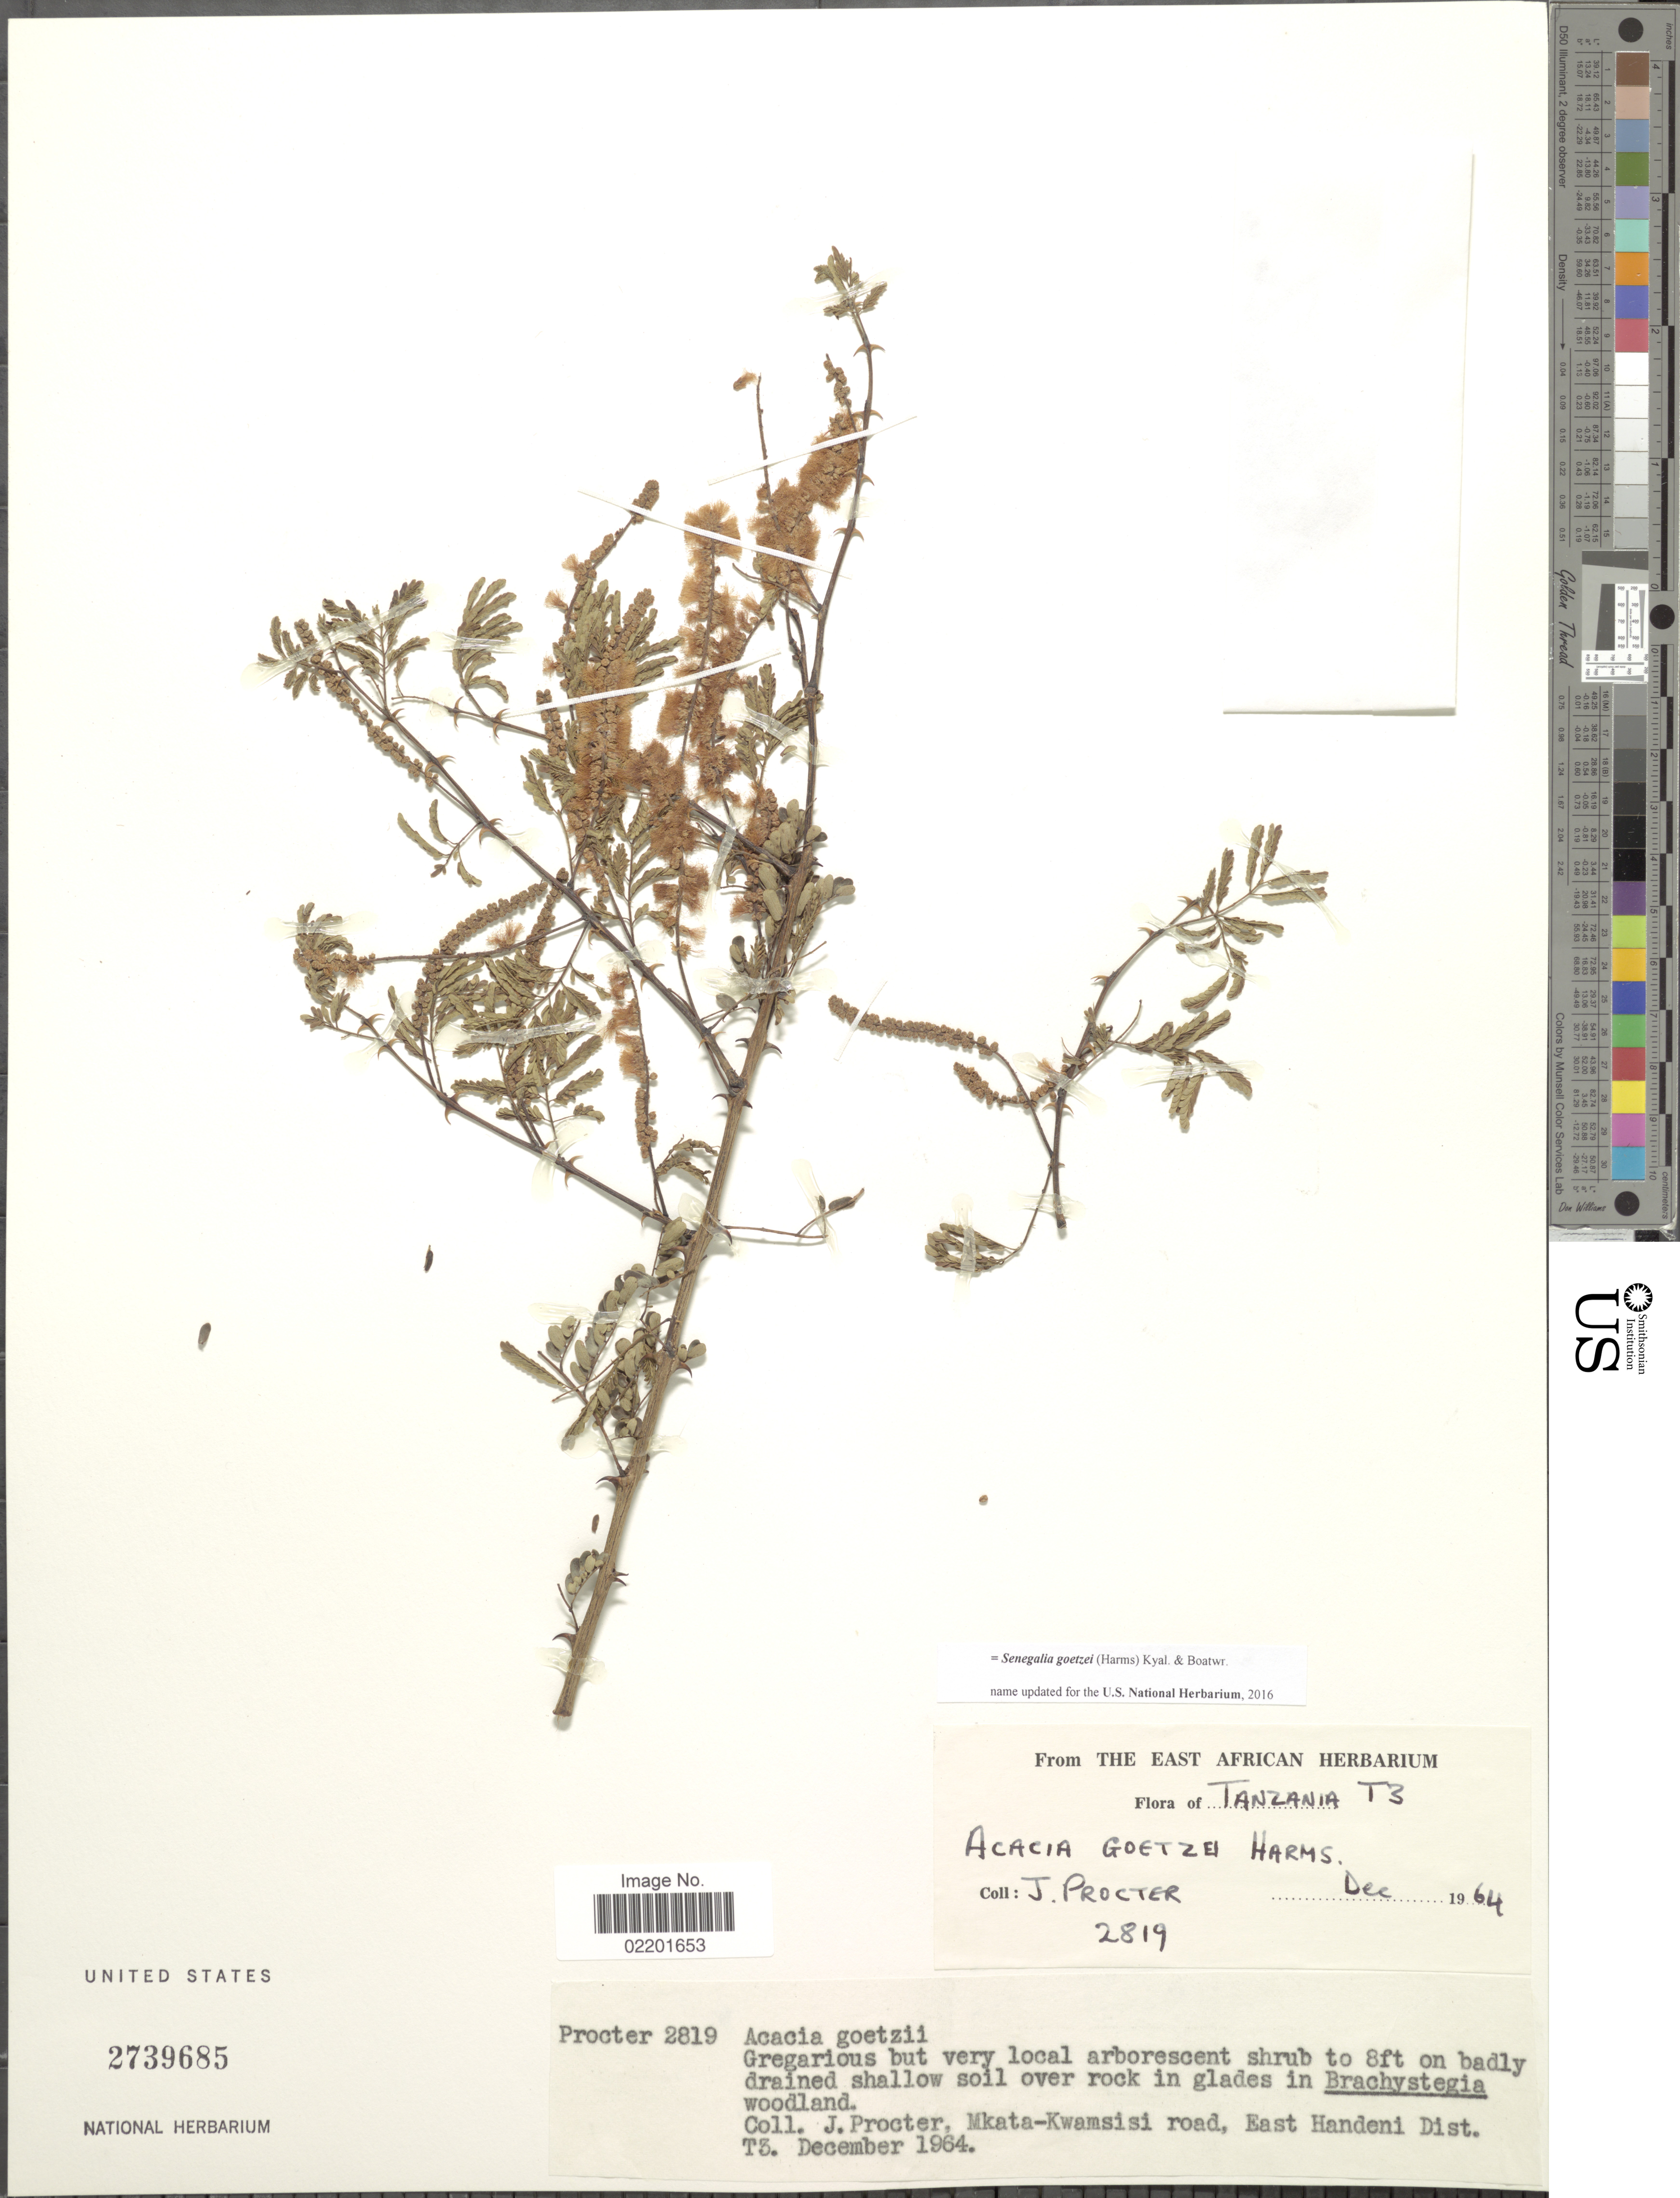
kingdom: Plantae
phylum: Tracheophyta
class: Magnoliopsida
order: Fabales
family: Fabaceae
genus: Senegalia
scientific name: Senegalia goetzei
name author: (Harms) Kyal. & Boatwr.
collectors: J. Procter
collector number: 2819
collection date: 1964-12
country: Tanzania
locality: Tanzania T3, Mkata-Kwamsisi road, East Handeni Dist., T3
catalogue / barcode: US 2739685